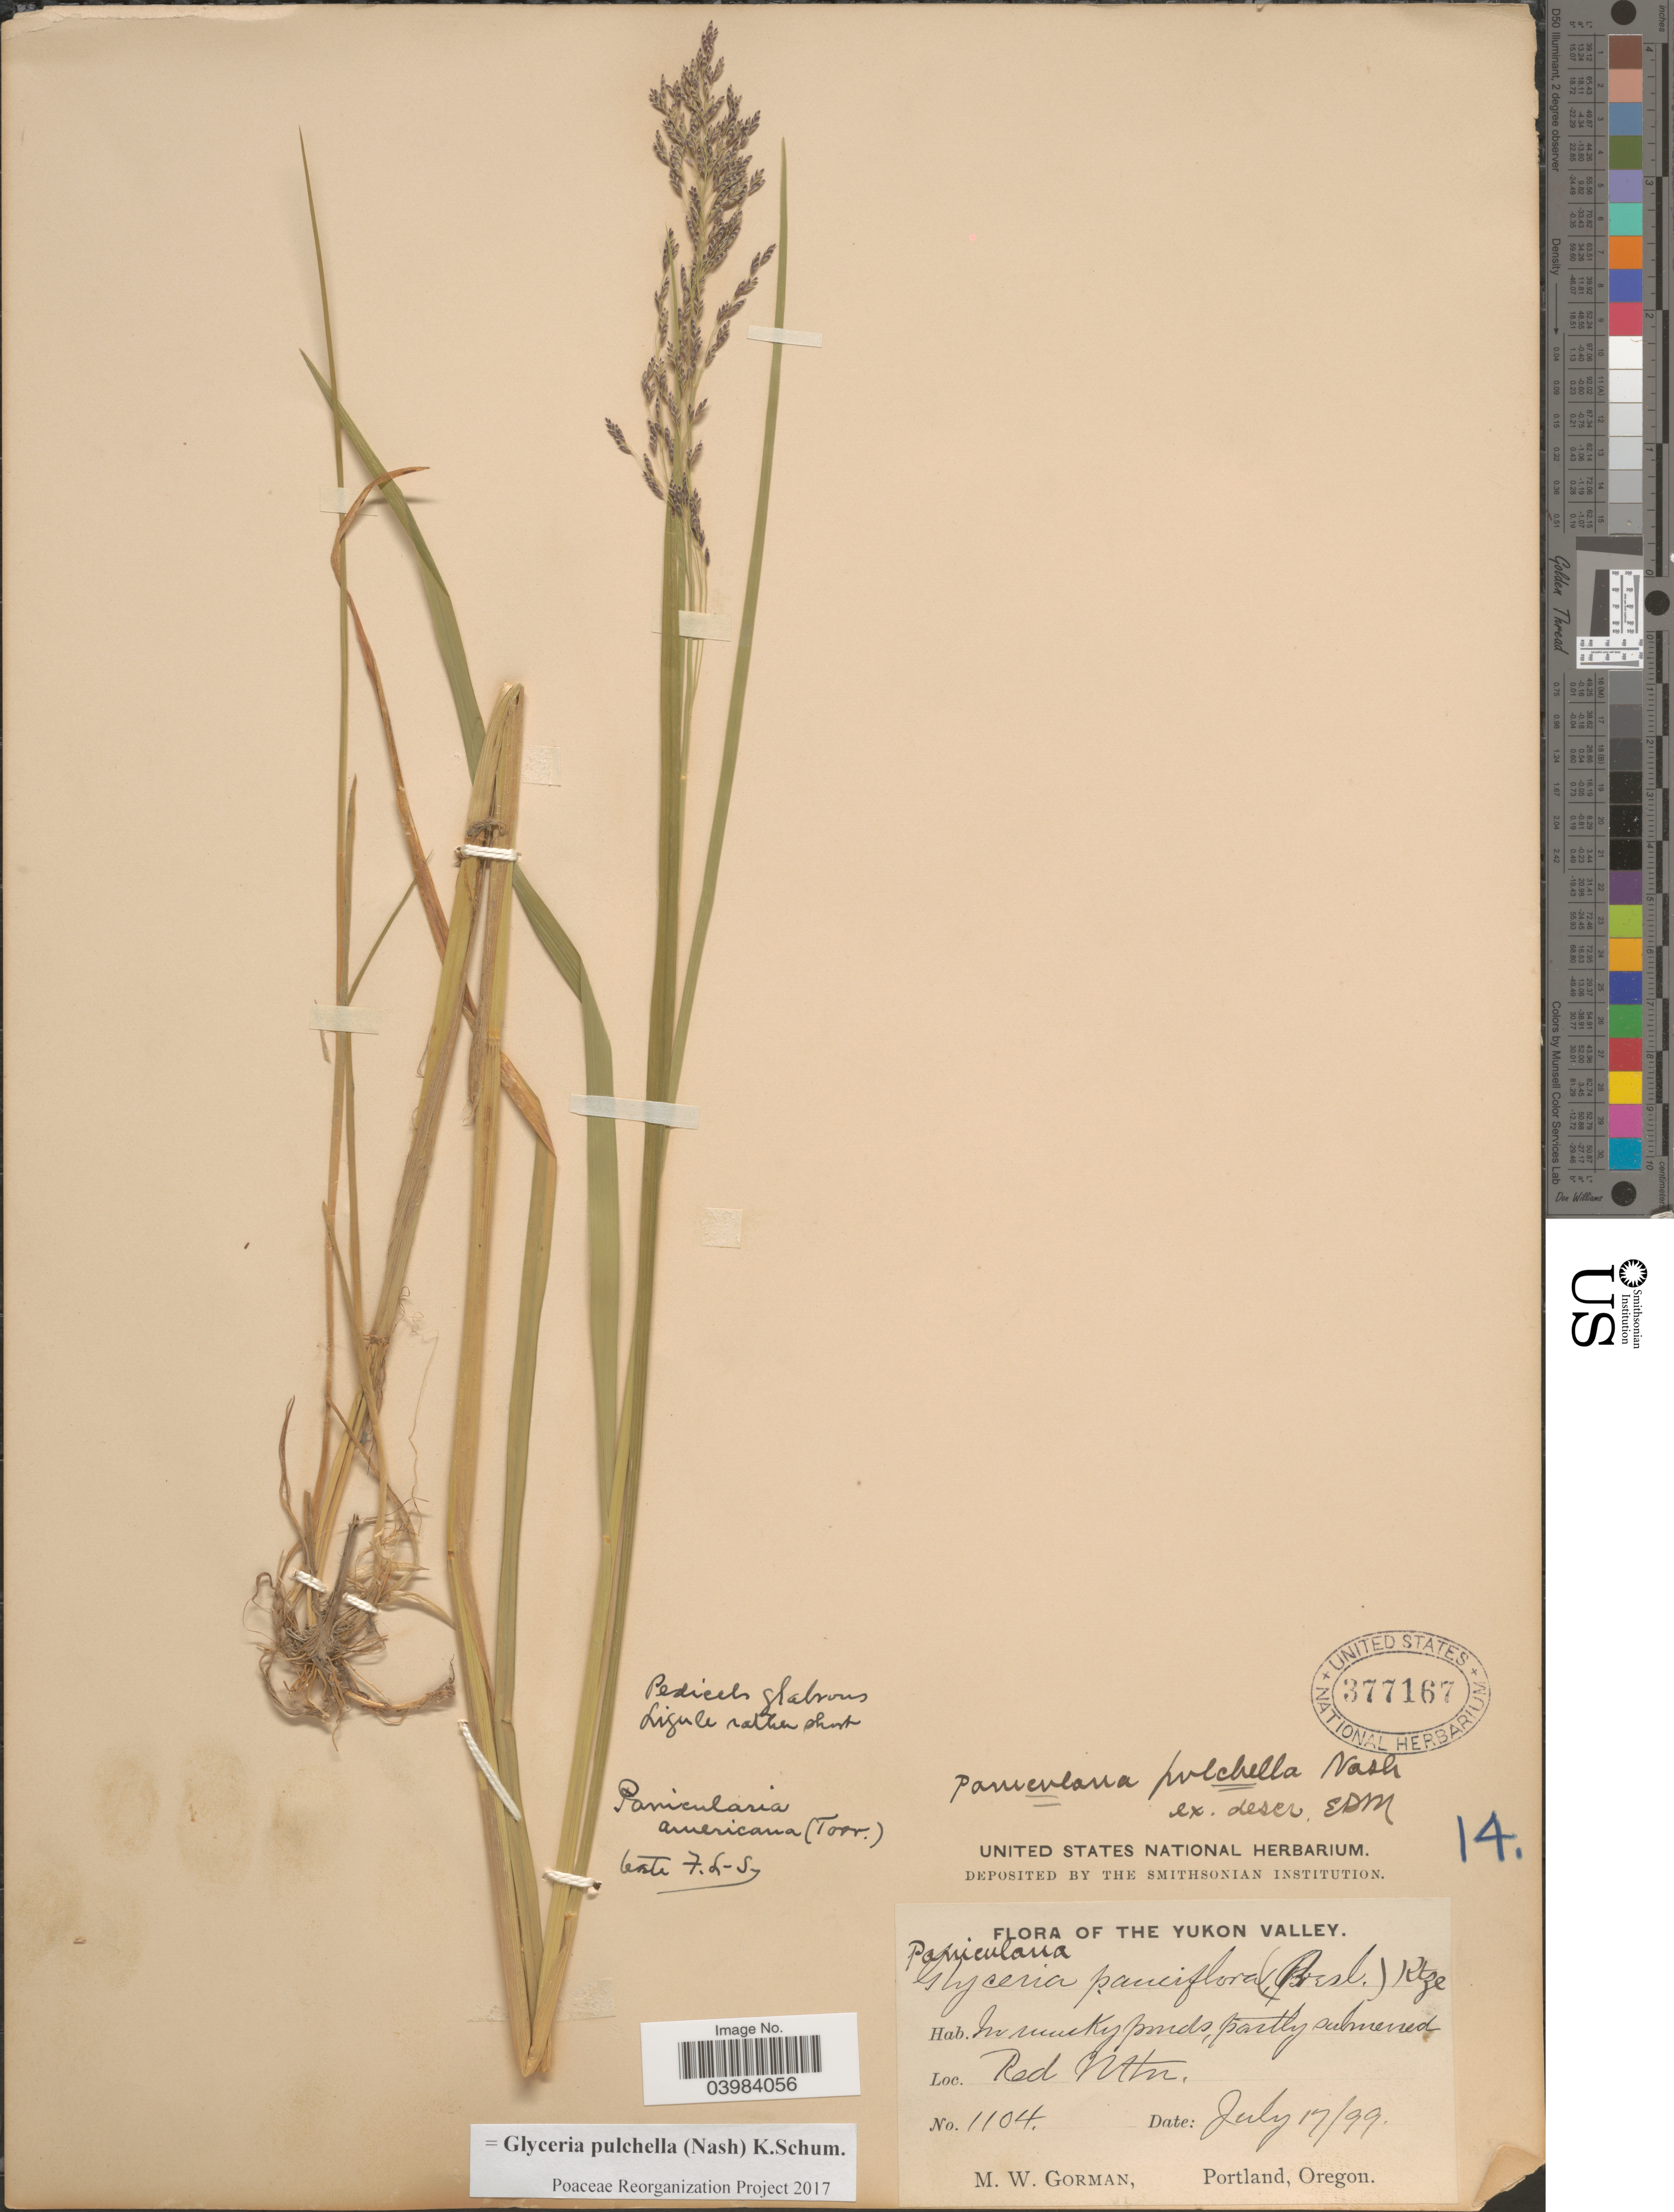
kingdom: Plantae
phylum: Tracheophyta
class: Liliopsida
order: Poales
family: Poaceae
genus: Glyceria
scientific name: Glyceria pulchella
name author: (Nash) K. Schum.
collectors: M. W. Gorman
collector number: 1104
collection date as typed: Transcribed d/m/y: 17/7/99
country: Canada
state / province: Yukon Territory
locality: Yukon Valley. In mucky ponds partly submerged. Red Mtn.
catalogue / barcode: US 377167